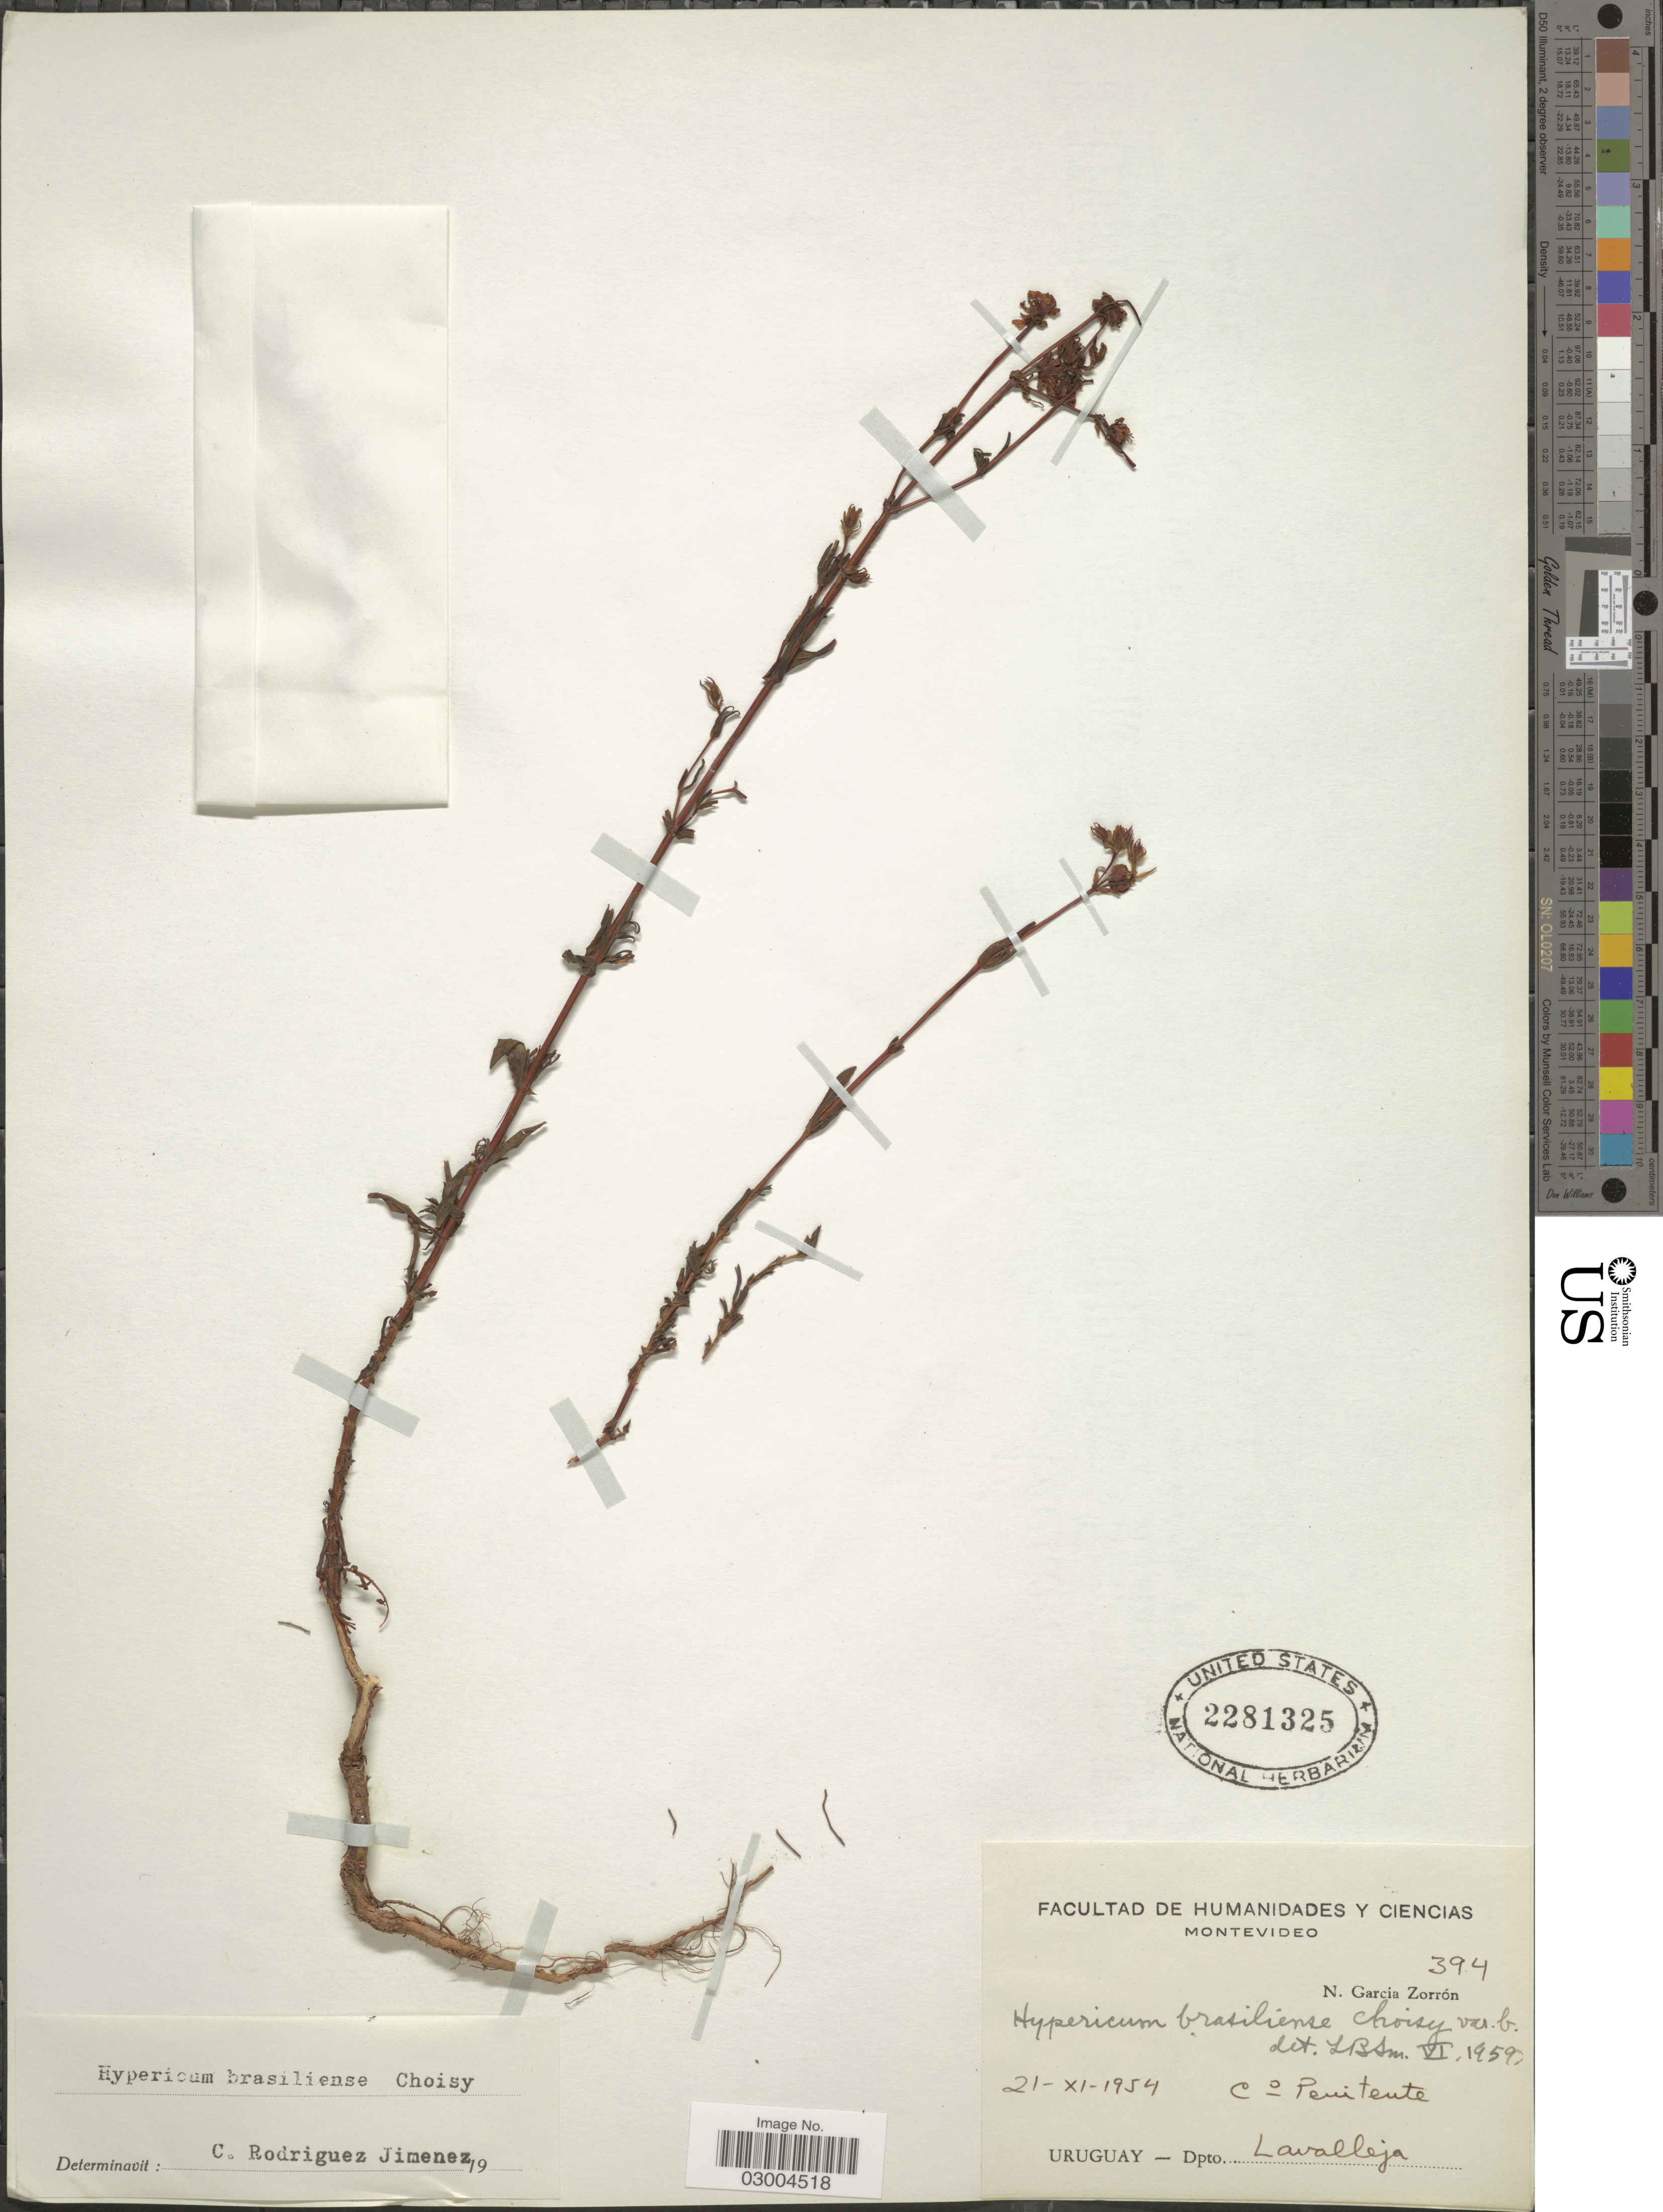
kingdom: Plantae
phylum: Tracheophyta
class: Magnoliopsida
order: Malpighiales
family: Hypericaceae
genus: Hypericum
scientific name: Hypericum brasiliense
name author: Choisy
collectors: N. Garcia Zorron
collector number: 394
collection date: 1954-11-21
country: Uruguay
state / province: Lavalleja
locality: Co Penitente. Dpto. Lavalleja.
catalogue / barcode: US 2281325